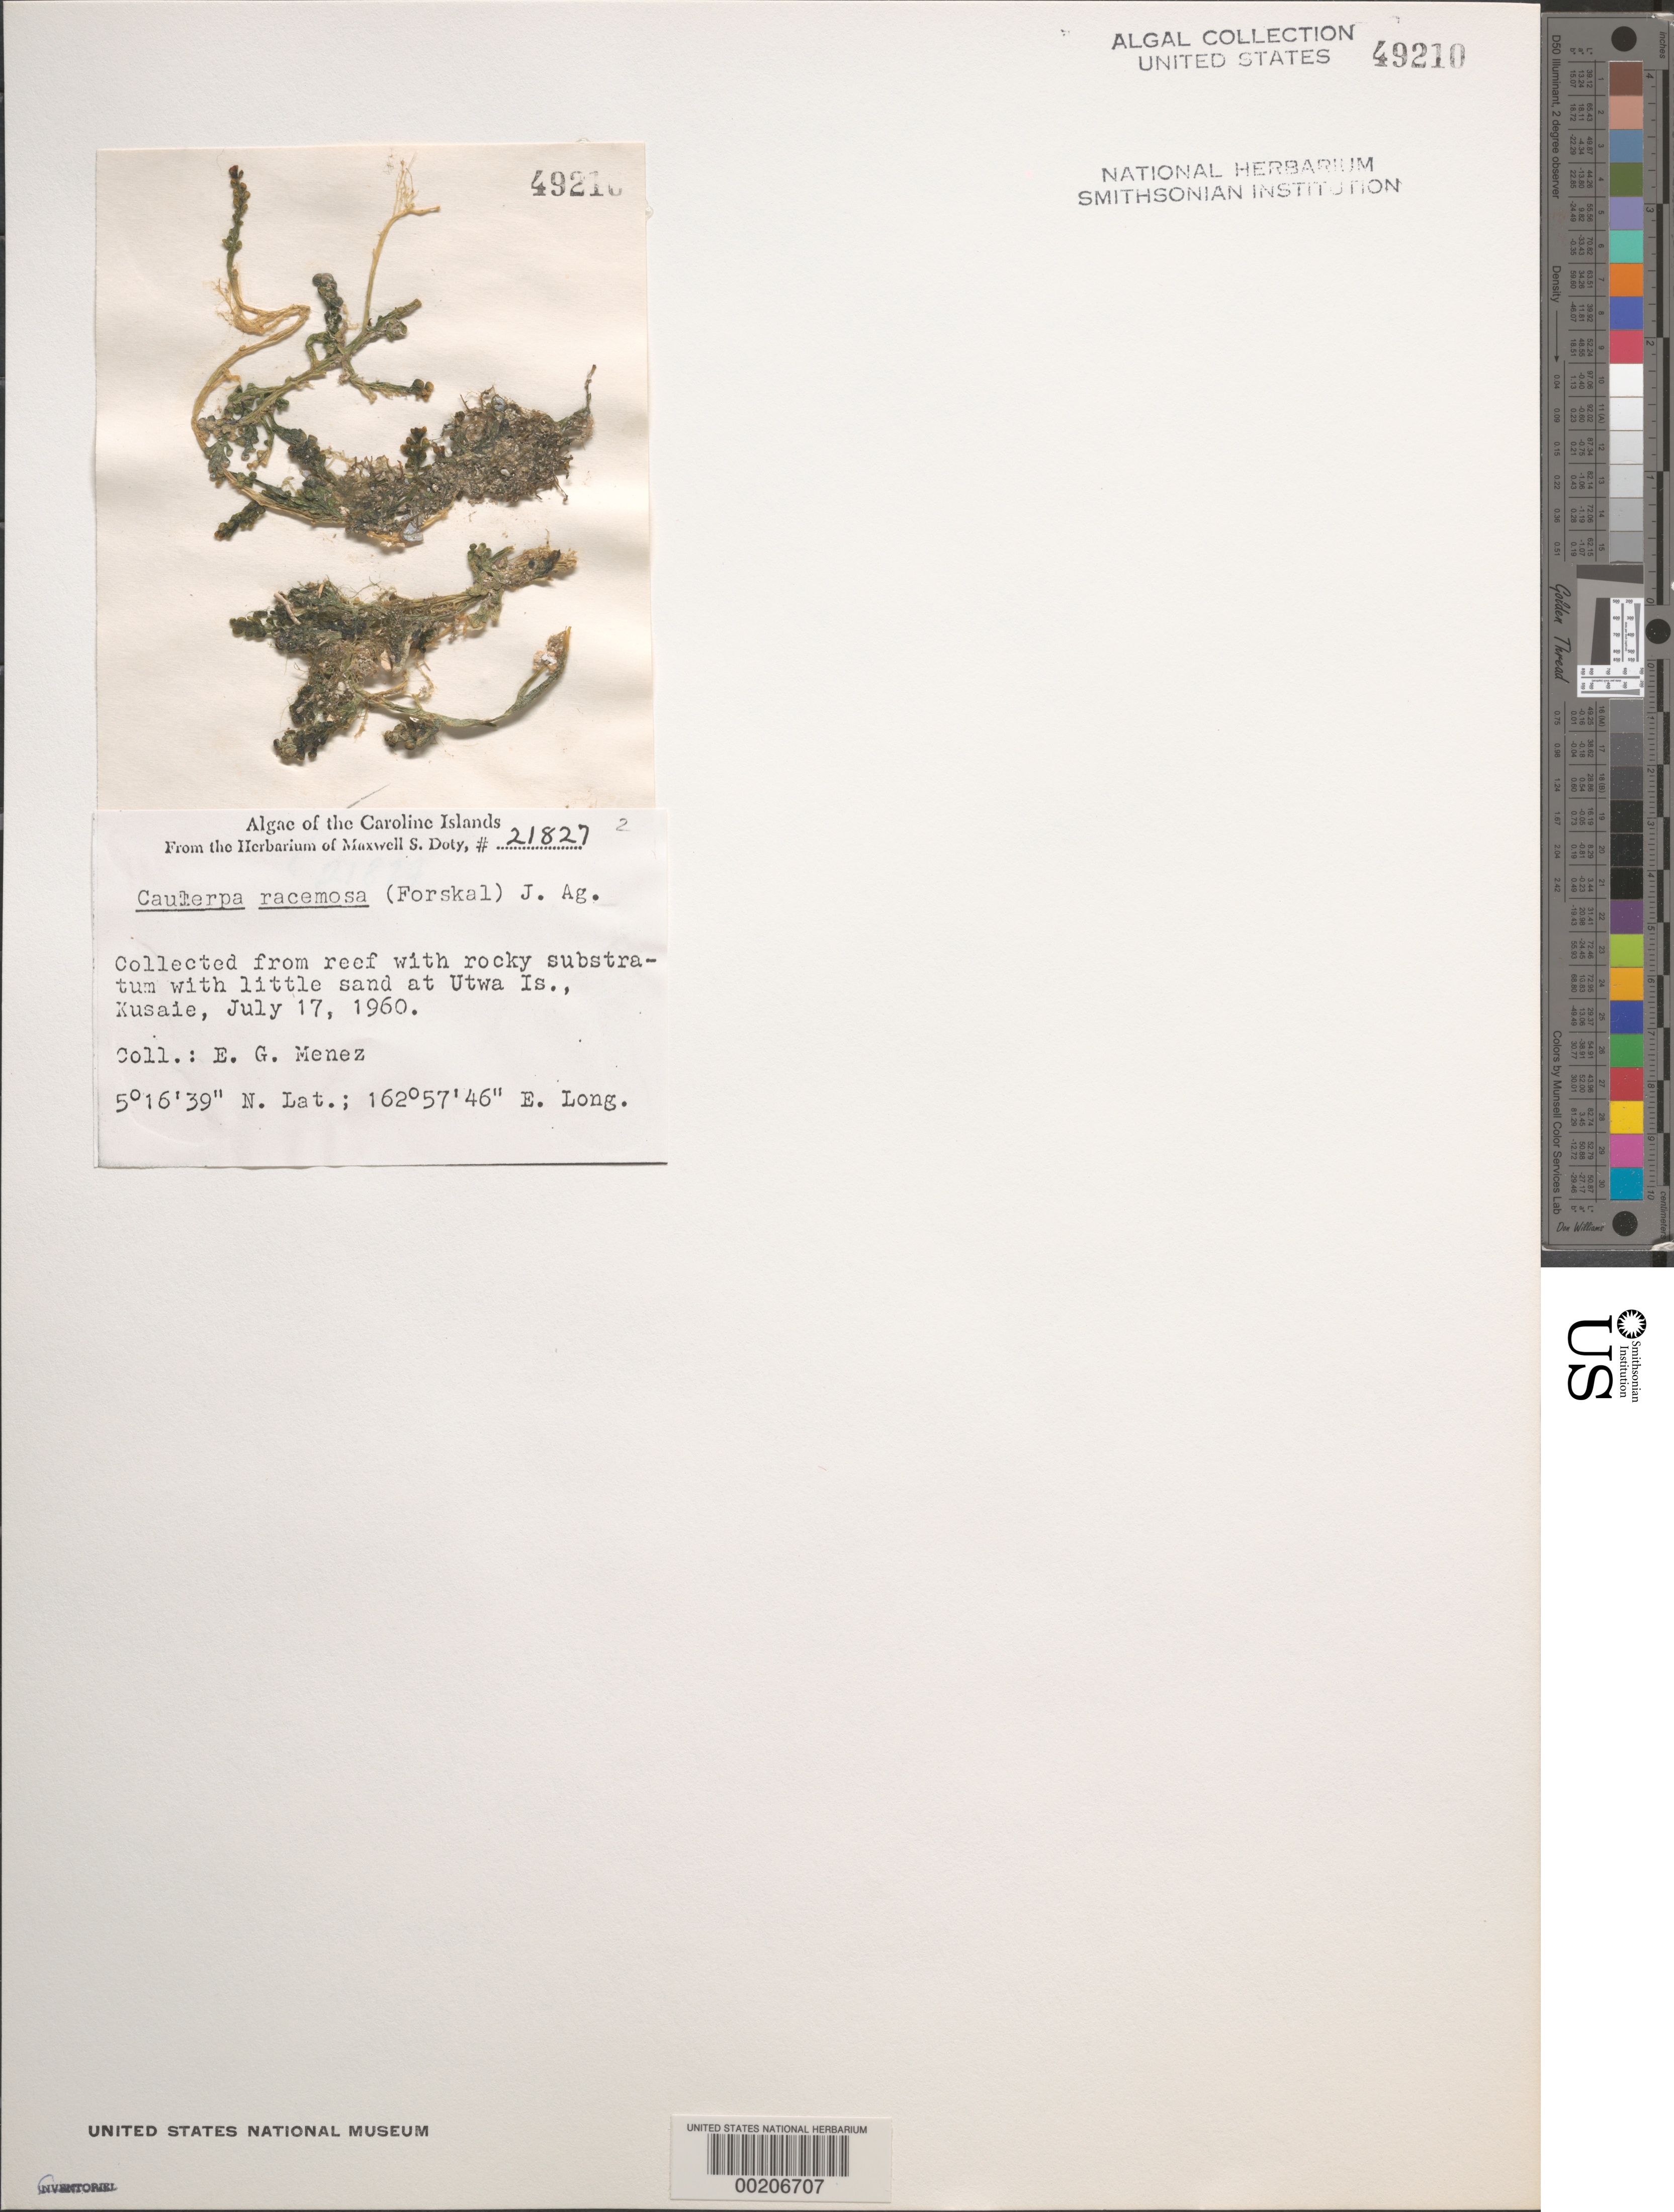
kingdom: Plantae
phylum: Chlorophyta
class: Ulvophyceae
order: Bryopsidales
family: Caulerpaceae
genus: Caulerpa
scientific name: Caulerpa racemosa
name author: (Forssk.) J. Agardh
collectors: Meñez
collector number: MSD 21827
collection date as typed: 17 Jul 1960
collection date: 1960-07-17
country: Micronesia, Federated States of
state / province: Kosrae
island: Utwa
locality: Utwa Island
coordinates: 5 16' 39" N, 162 57' 46" E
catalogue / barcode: US 49210